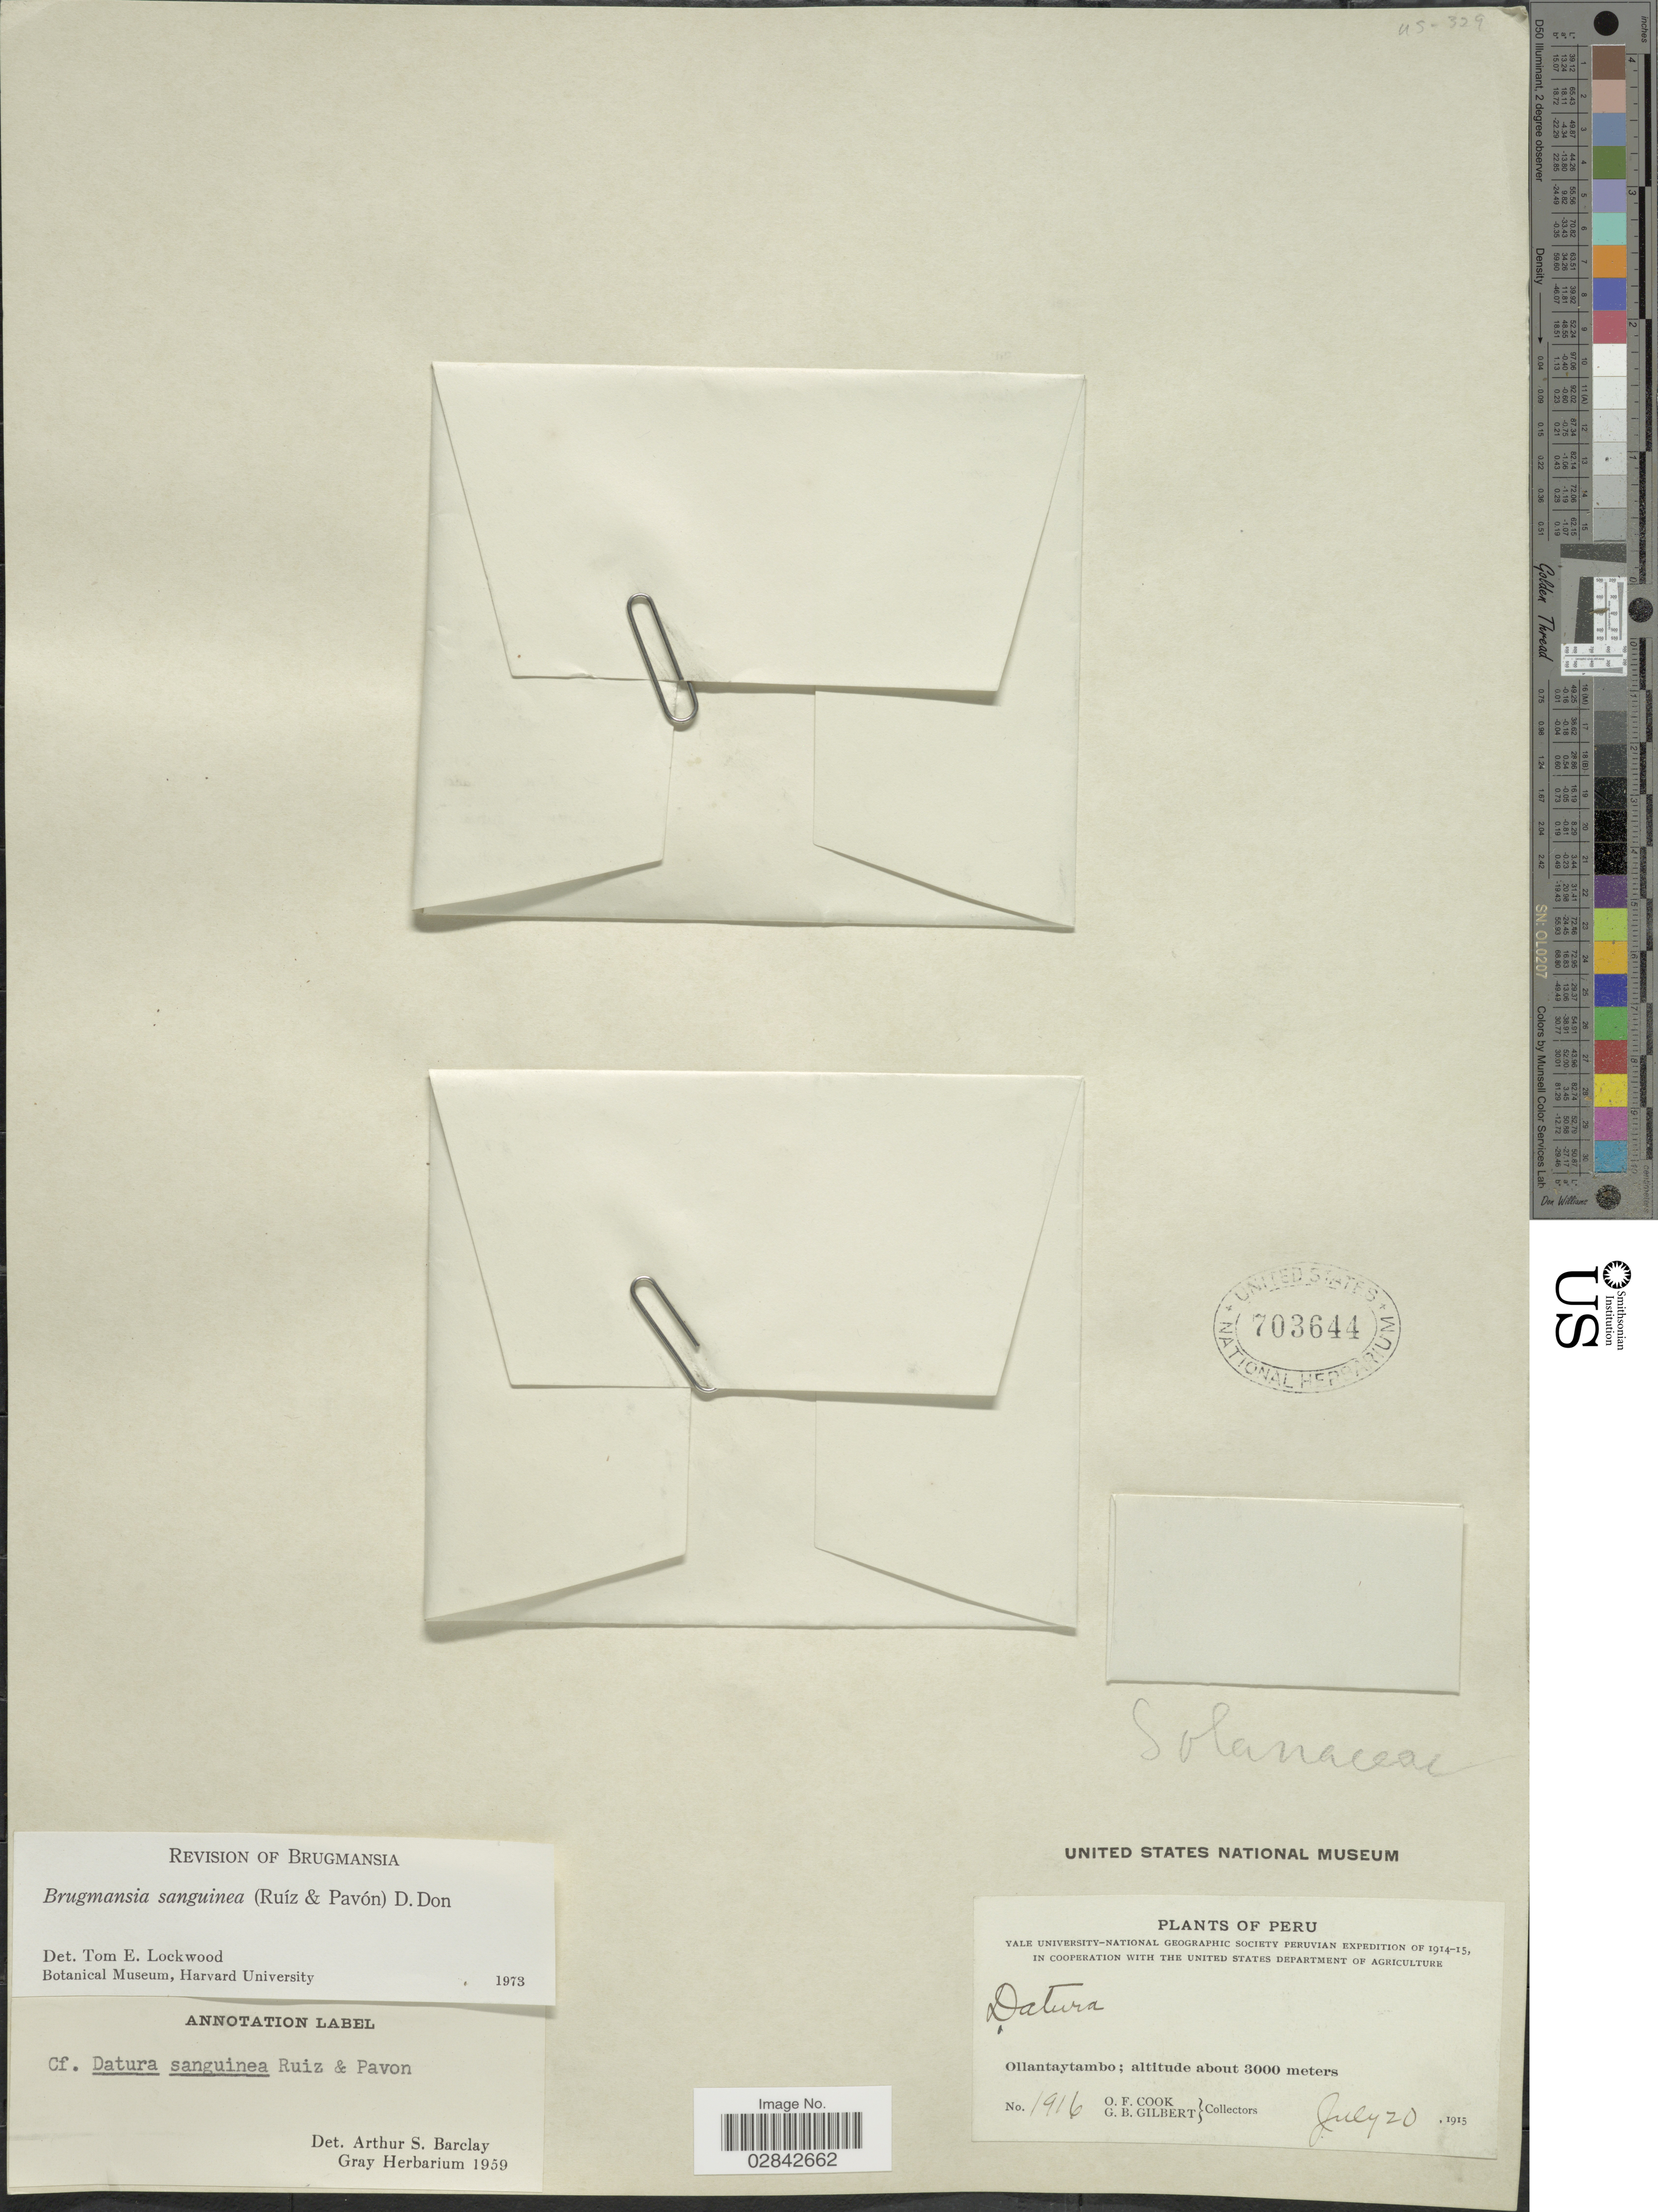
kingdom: Plantae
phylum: Tracheophyta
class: Magnoliopsida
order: Solanales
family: Solanaceae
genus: Brugmansia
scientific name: Brugmansia sanguinea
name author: (Ruiz & Pav.) D. Don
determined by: Lockwood, T. E.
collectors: O. F. Cook & G. B. Gilbert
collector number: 1916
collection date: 1915-07-20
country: Peru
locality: Ollantaytambo.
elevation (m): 3000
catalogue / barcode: US 703644